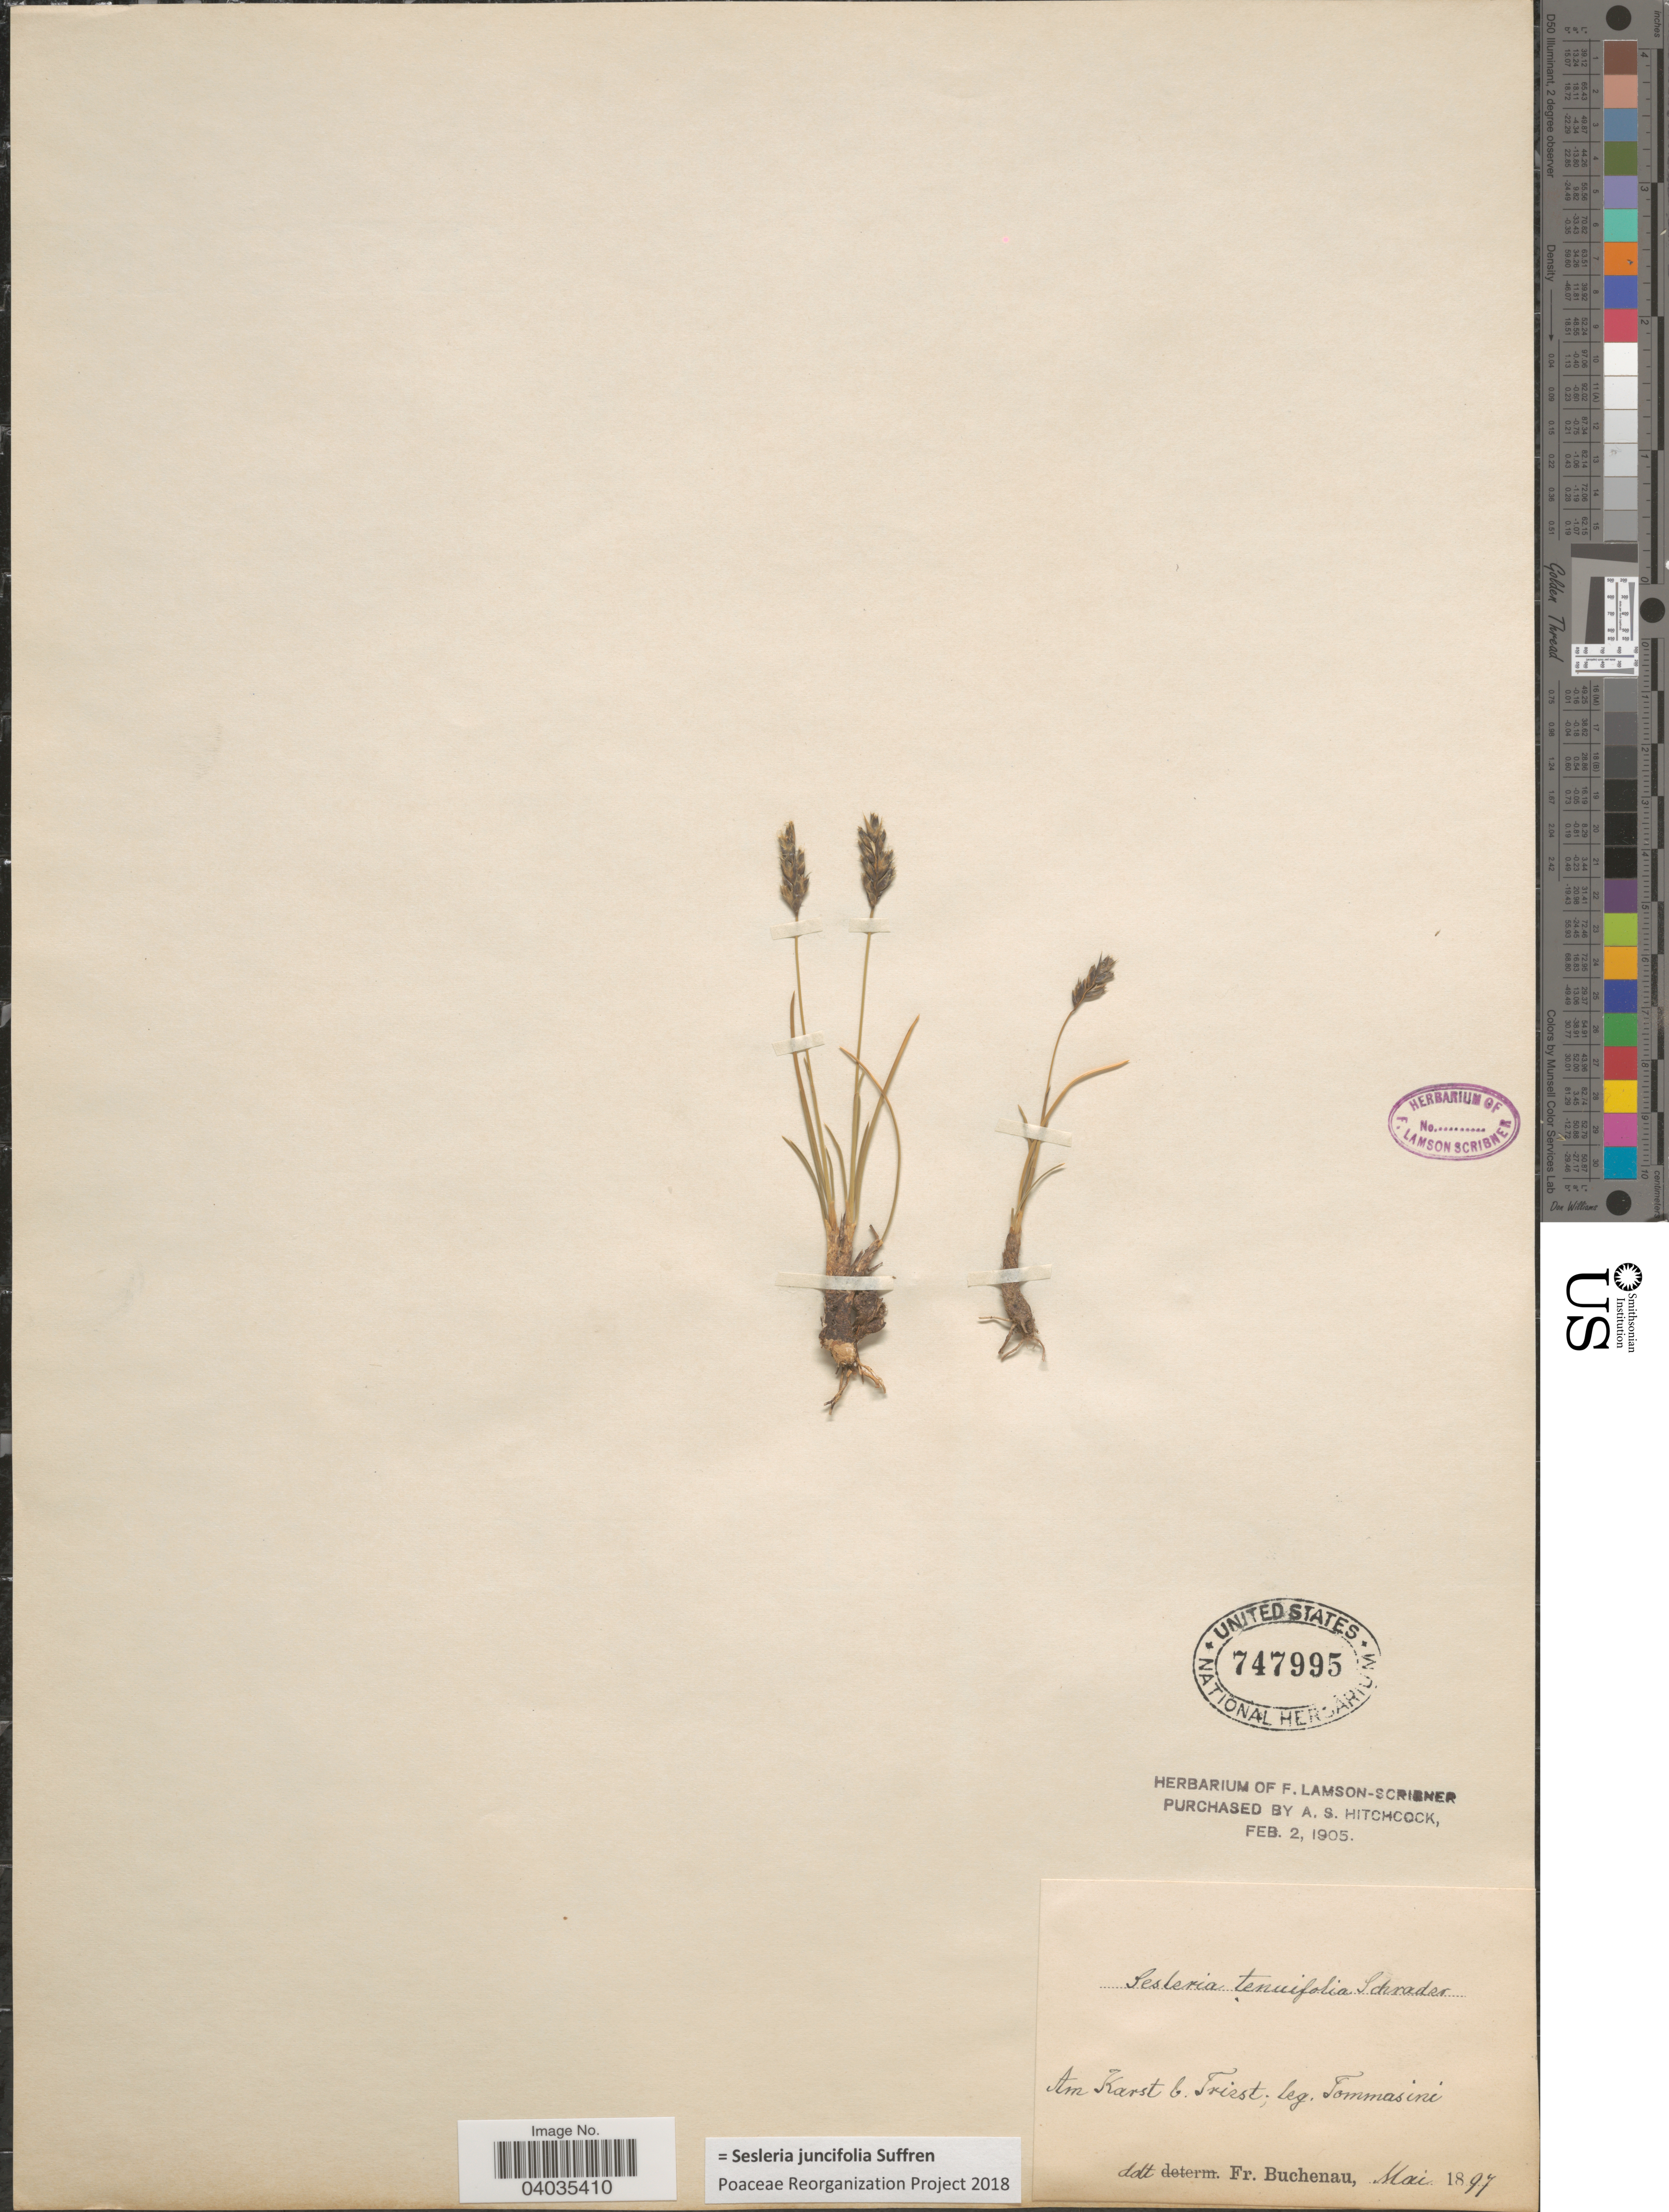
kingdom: Plantae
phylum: Tracheophyta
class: Liliopsida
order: Poales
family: Poaceae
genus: Sesleria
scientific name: Sesleria juncifolia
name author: Suffren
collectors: Tommasini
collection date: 1897-05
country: Italy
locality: Am Karst b. Triest.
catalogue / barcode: US 747995